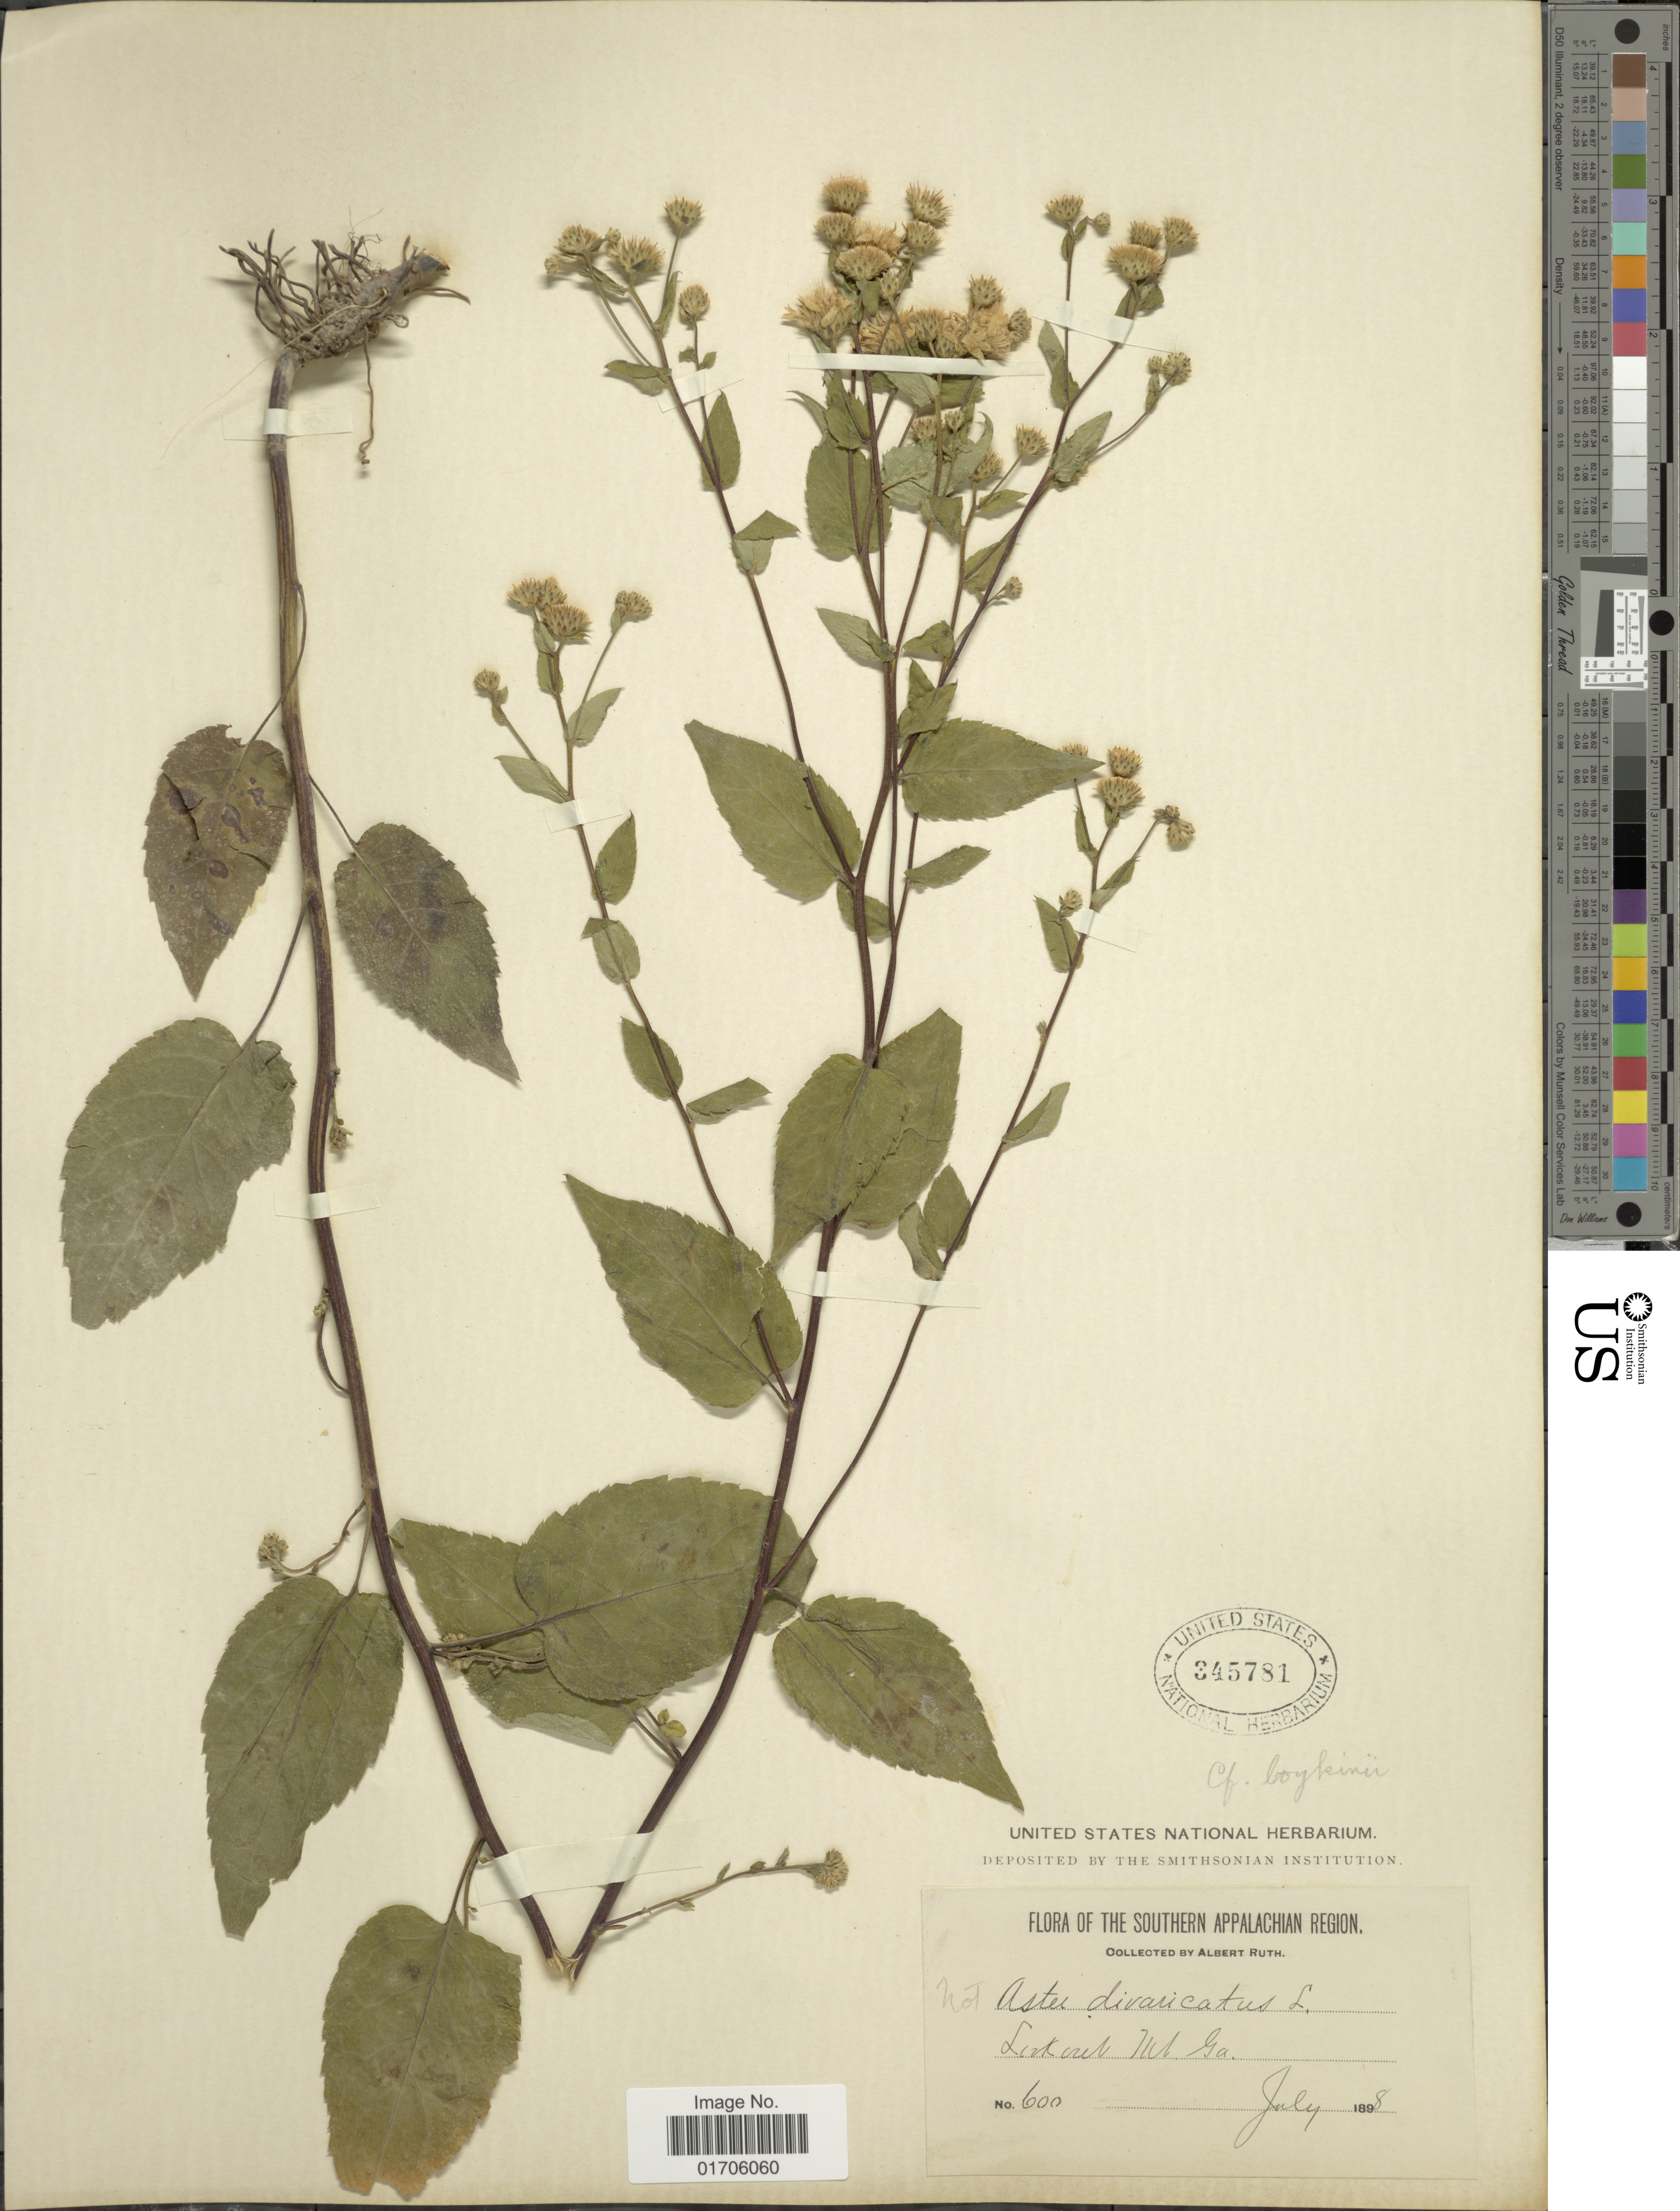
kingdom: Plantae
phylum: Tracheophyta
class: Magnoliopsida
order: Asterales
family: Asteraceae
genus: Aster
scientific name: Aster curvescens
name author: E.S. Burgess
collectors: A. Ruth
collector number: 600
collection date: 1898-07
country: United States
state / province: Georgia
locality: Southern Appalachian Region. Lookout Mt.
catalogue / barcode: US 345781